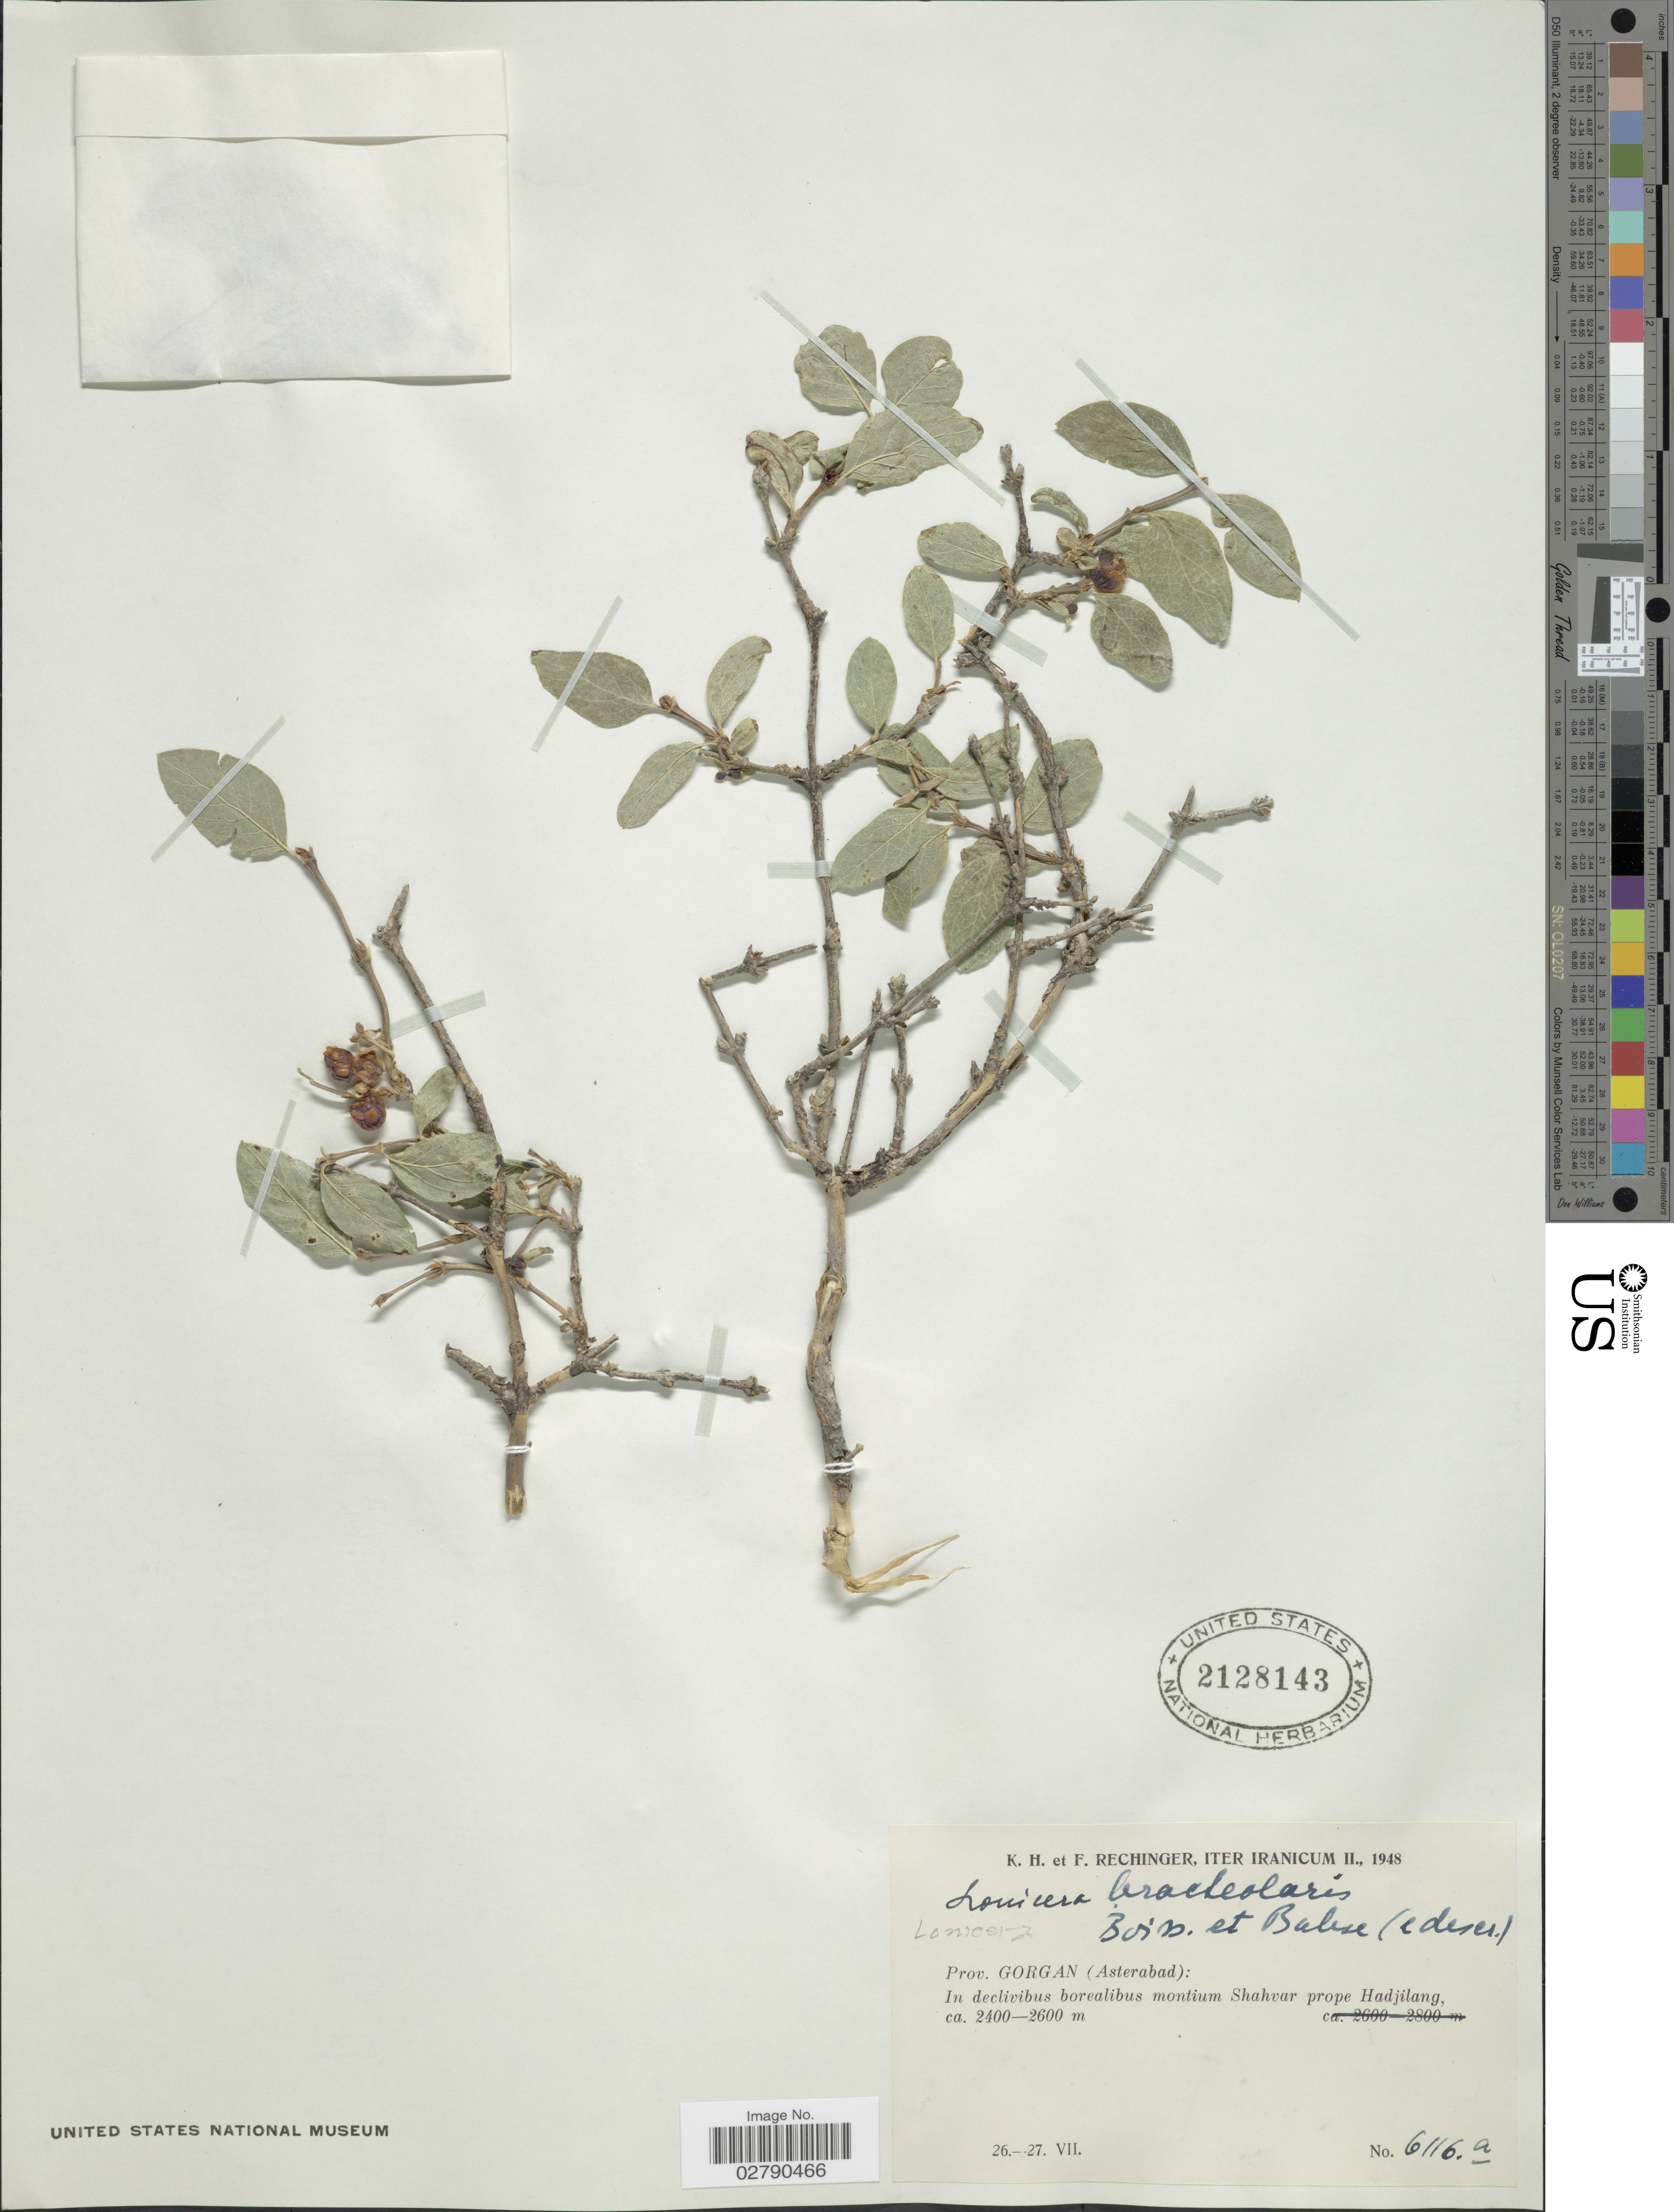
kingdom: Plantae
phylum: Tracheophyta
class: Magnoliopsida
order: Dipsacales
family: Caprifoliaceae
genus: Lonicera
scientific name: Lonicera bracteolaris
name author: Boiss. & Buhse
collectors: K. H. Rechinger & F. Rechinger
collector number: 6116a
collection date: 1948-07-26/1948-07-27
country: Iran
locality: Iter Iranicum II. Prov. Gorgan (Asterabad): In declivibus borealibus montium Shahvar prope Hadjilang.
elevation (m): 2400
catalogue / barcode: US 2128143